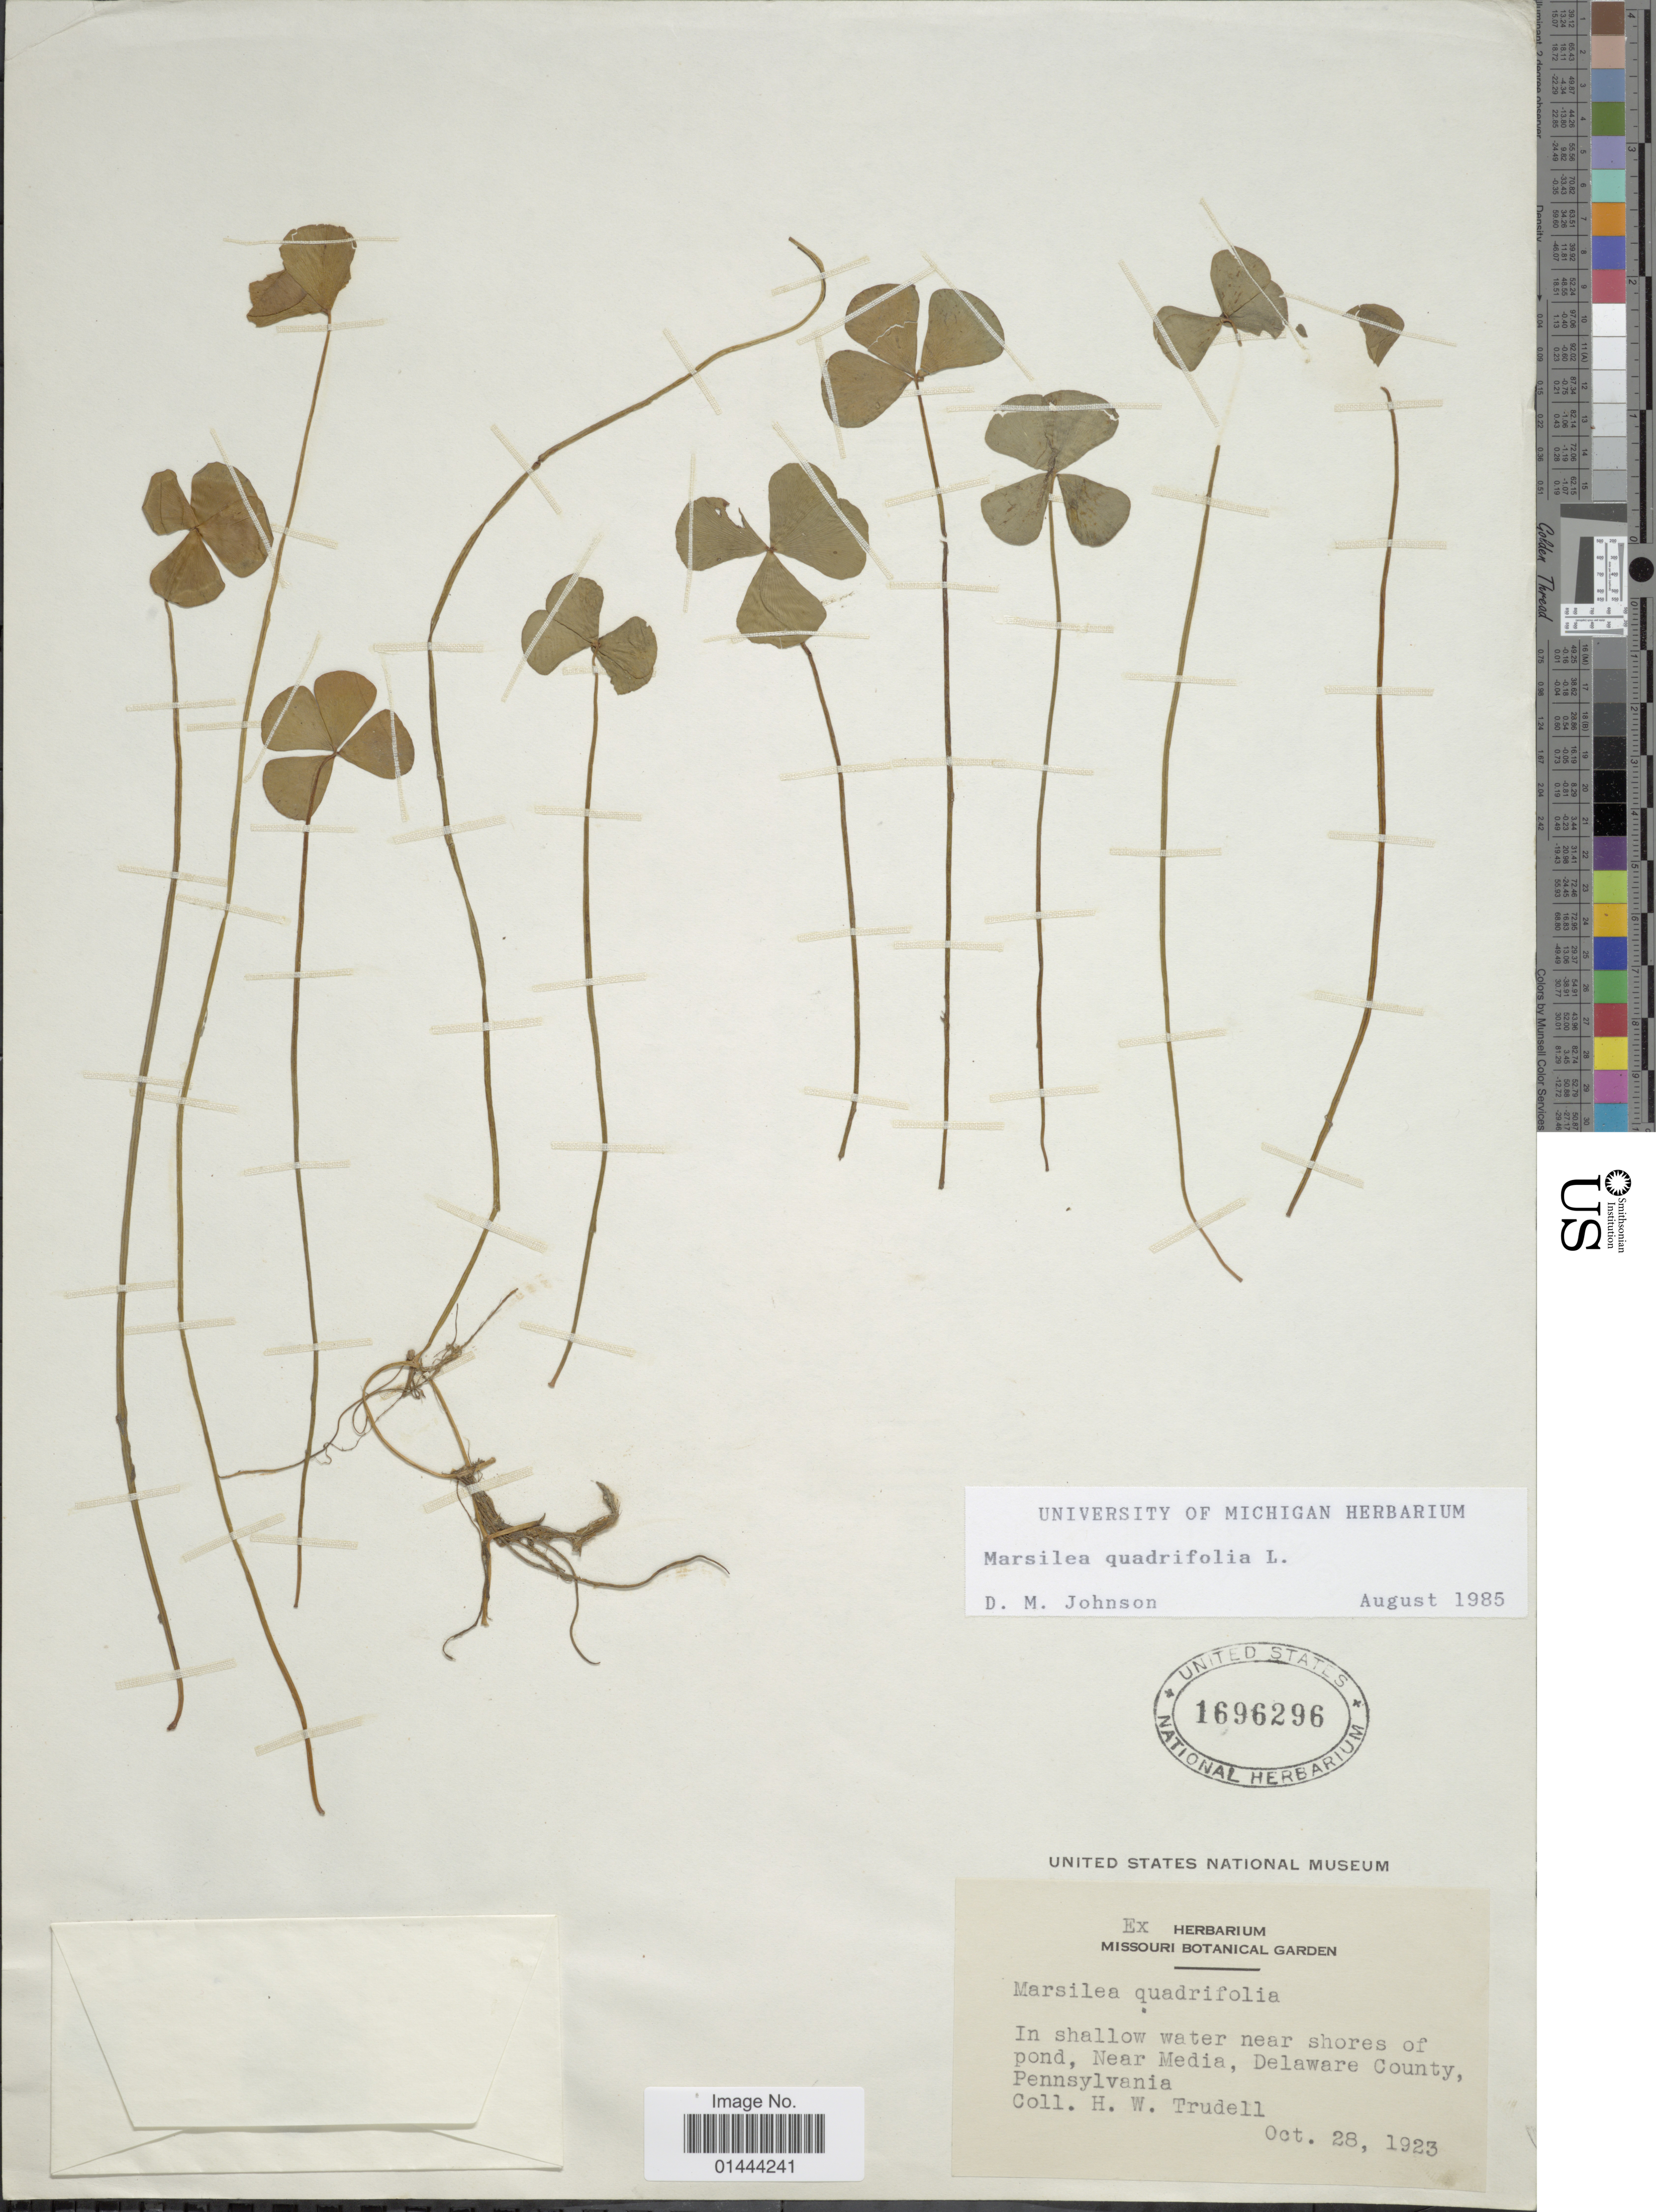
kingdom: Plantae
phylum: Tracheophyta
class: Polypodiopsida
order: Salviniales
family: Marsileaceae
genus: Marsilea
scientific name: Marsilea quadrifolia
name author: L.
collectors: H. Trudell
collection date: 1923-10-28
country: United States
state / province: Pennsylvania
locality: In shallow water near shores of pond, near Media, Delaware County, Pennsylvania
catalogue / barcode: US 1696296